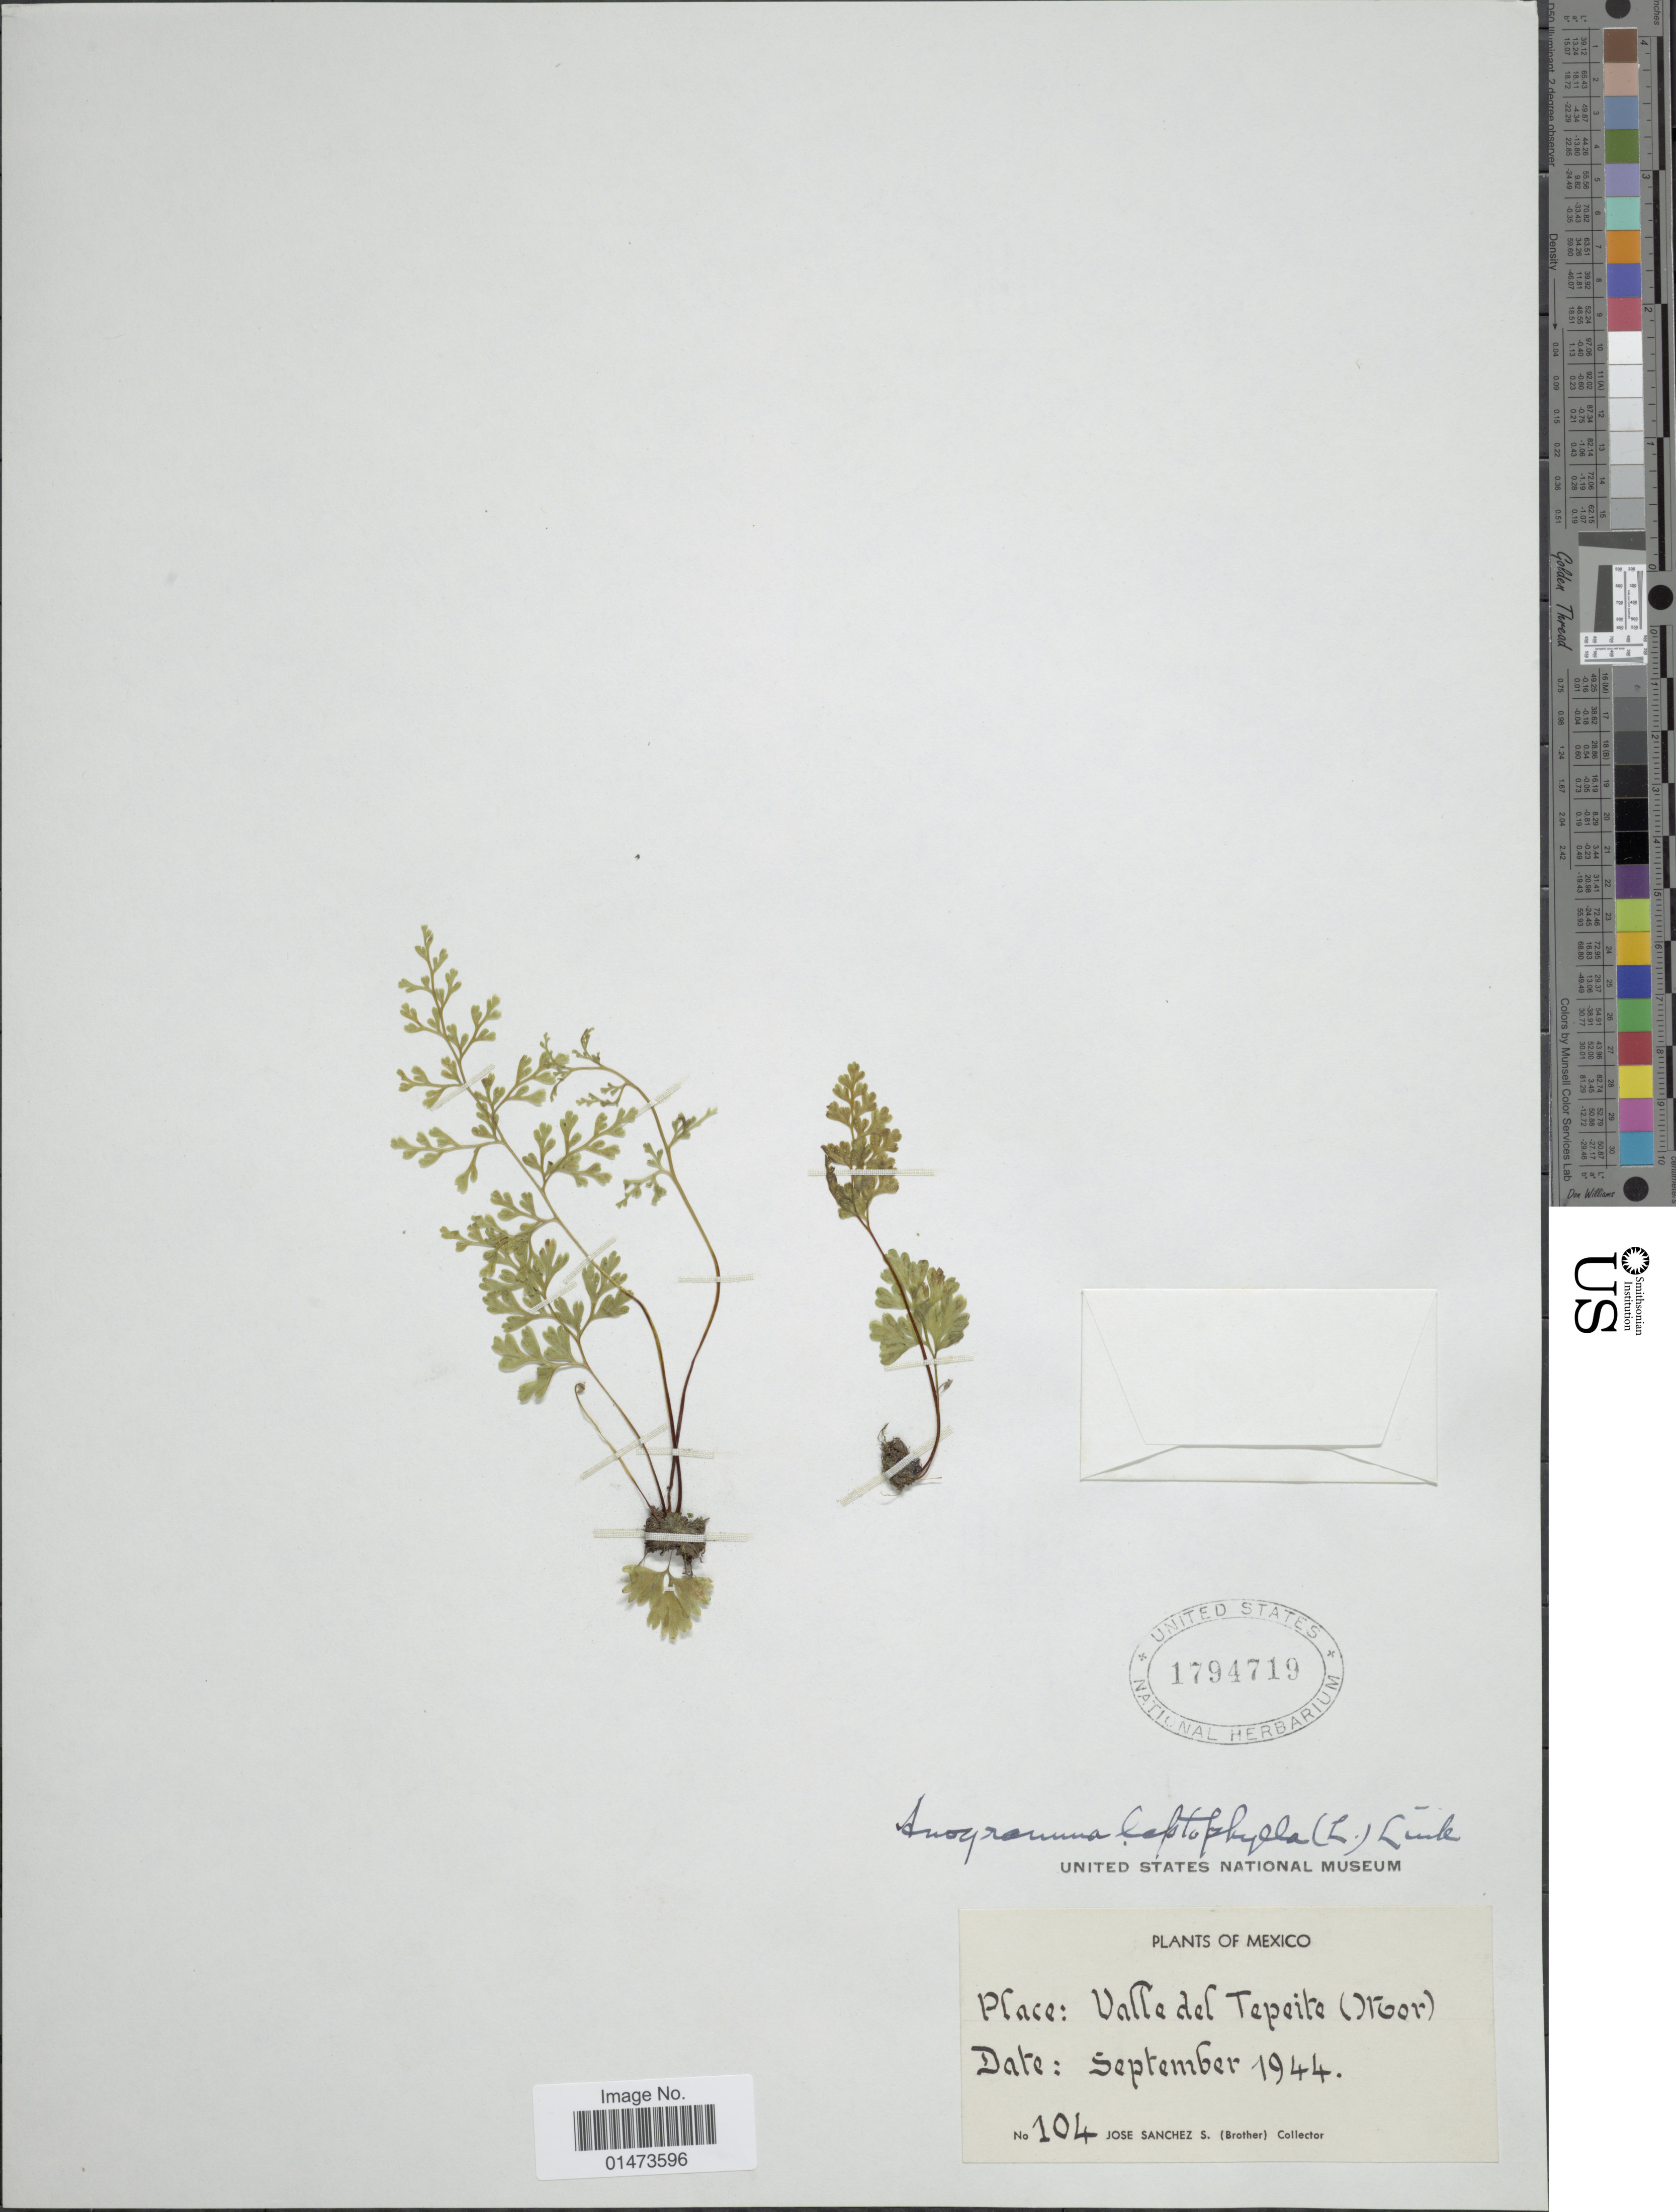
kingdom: Plantae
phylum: Tracheophyta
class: Polypodiopsida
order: Polypodiales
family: Pteridaceae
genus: Anogramma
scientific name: Anogramma leptophylla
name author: (L.) Link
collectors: J. Sanchez S.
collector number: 104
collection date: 1944-09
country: Mexico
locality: Valle del Tepeite (Mor).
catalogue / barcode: US 1794719